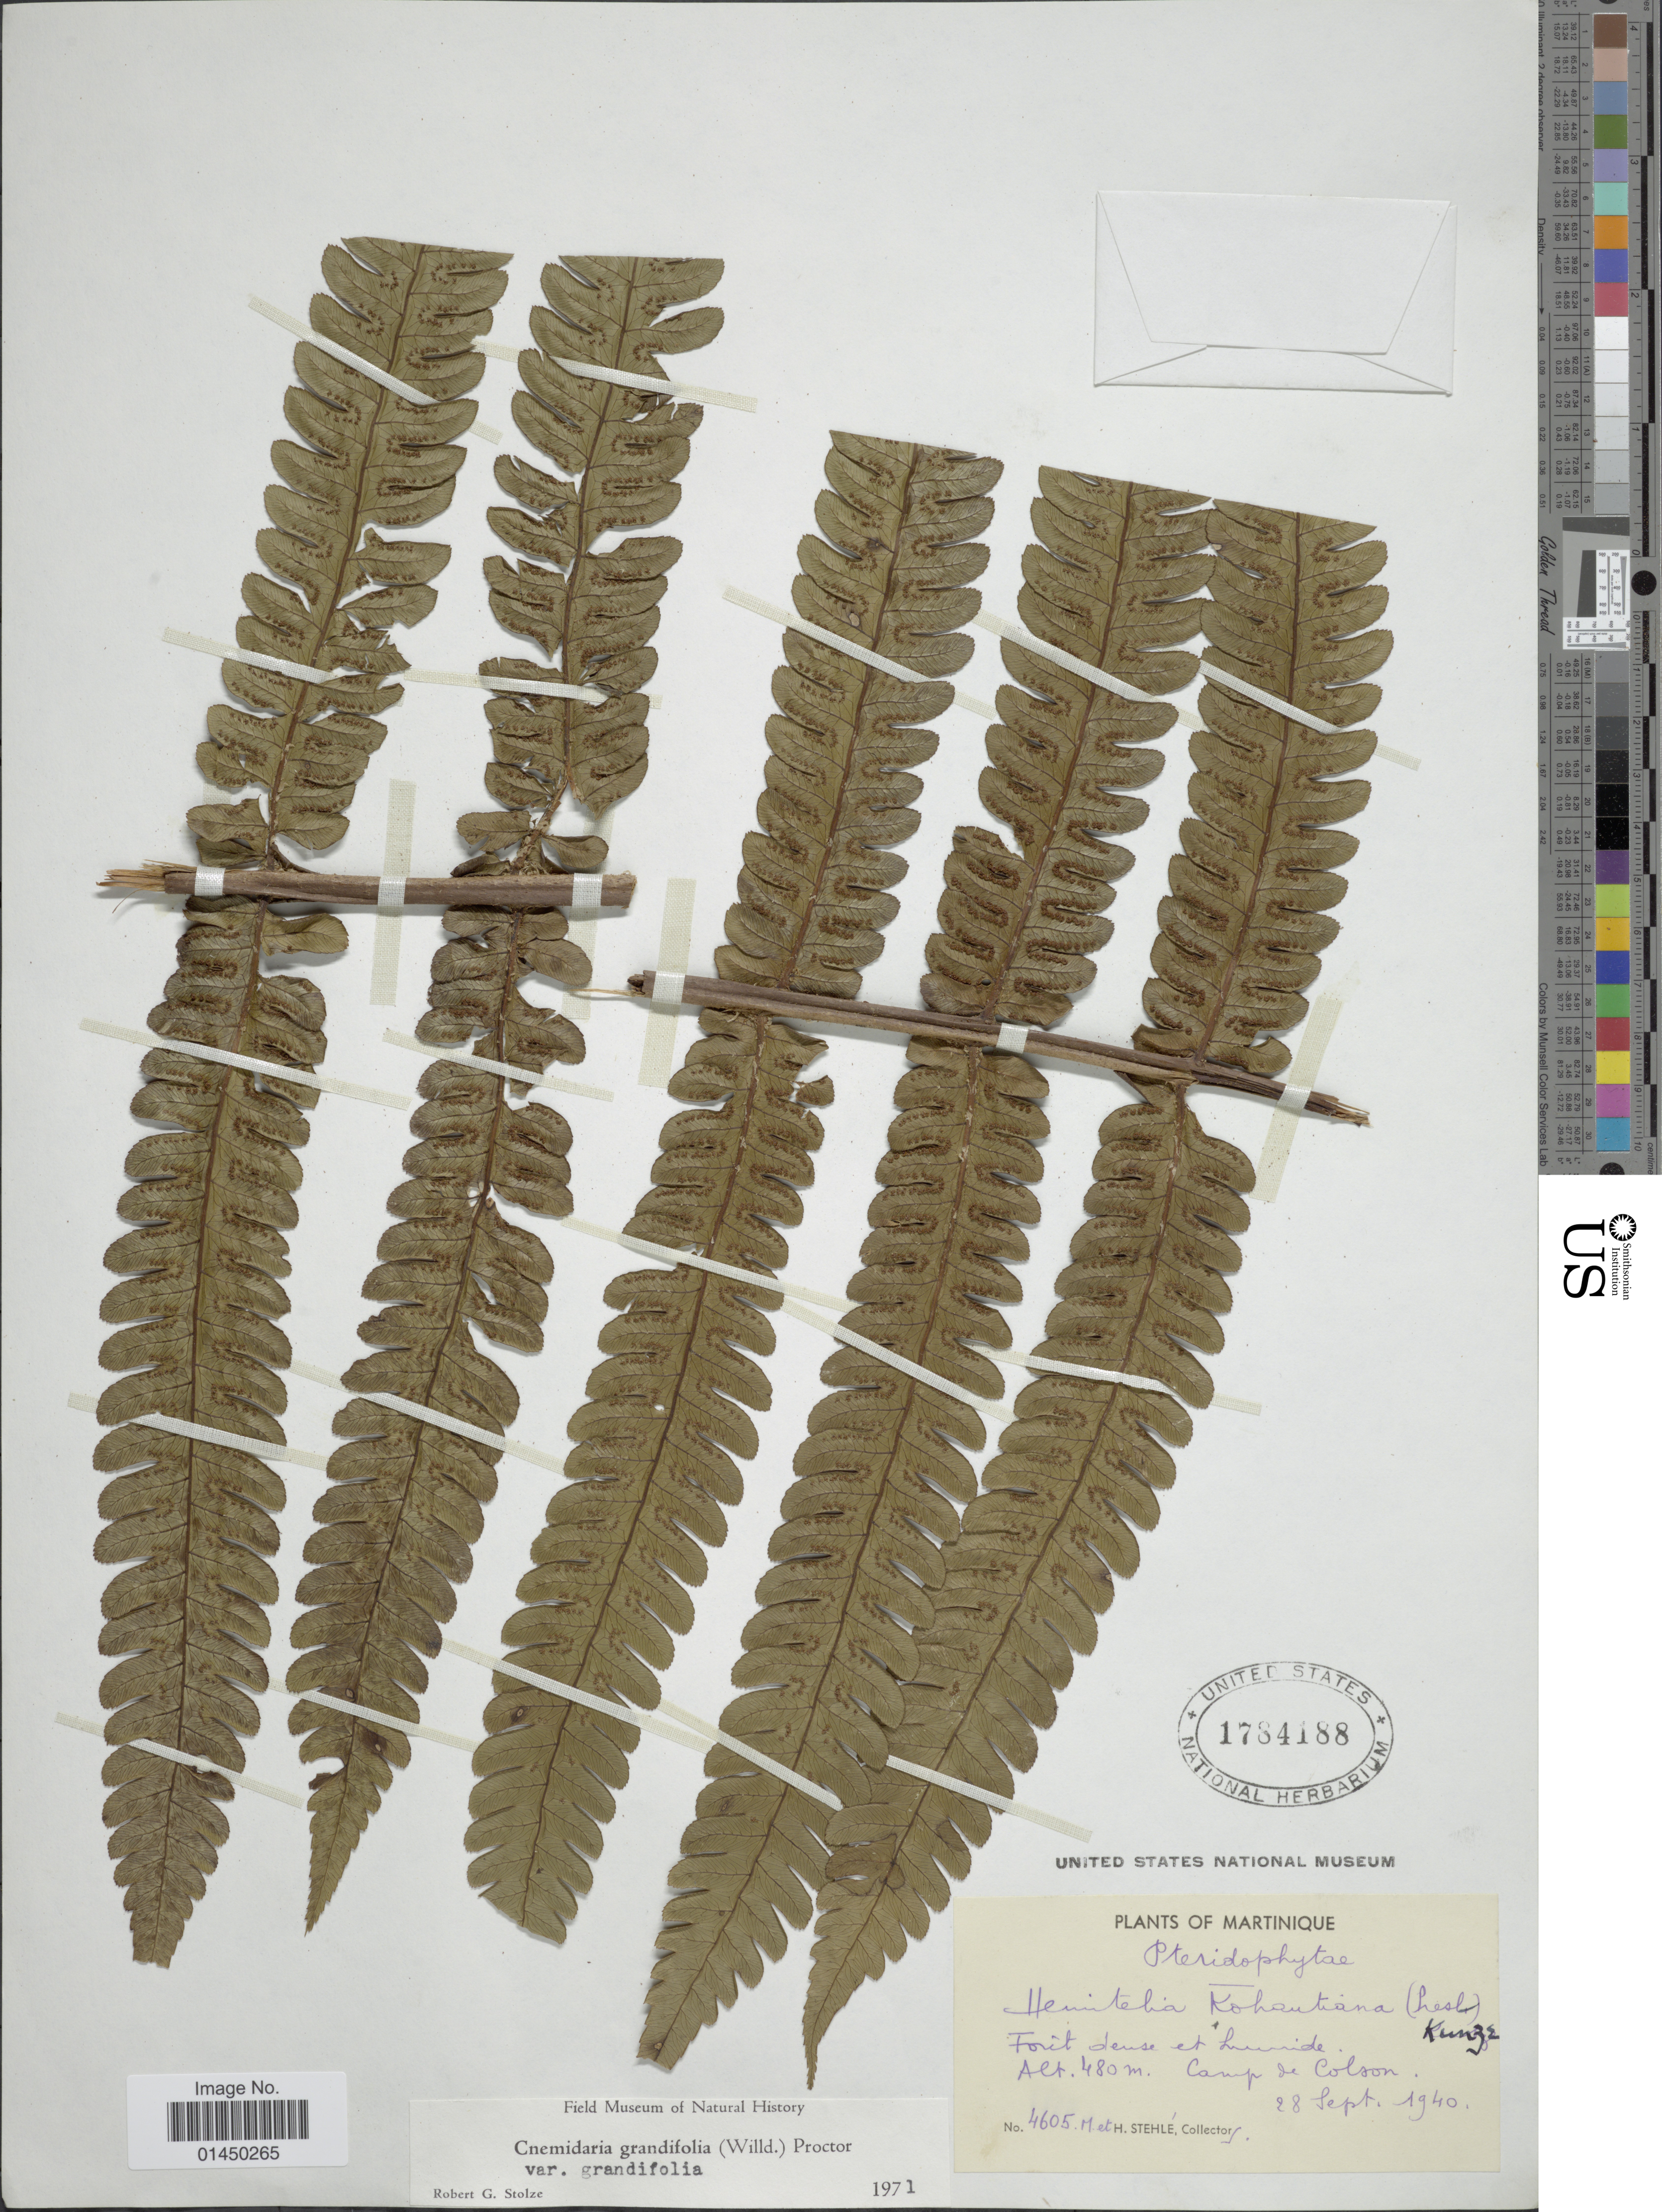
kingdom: Plantae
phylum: Tracheophyta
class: Polypodiopsida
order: Cyatheales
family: Cyatheaceae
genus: Cyathea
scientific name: Cyathea grandifolia var. grandifolia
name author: Willd.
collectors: M. Stehlé & H. Stehlé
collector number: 4605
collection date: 1940-09-28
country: Martinique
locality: Camp de Colson.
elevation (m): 480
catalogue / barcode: US 1784188